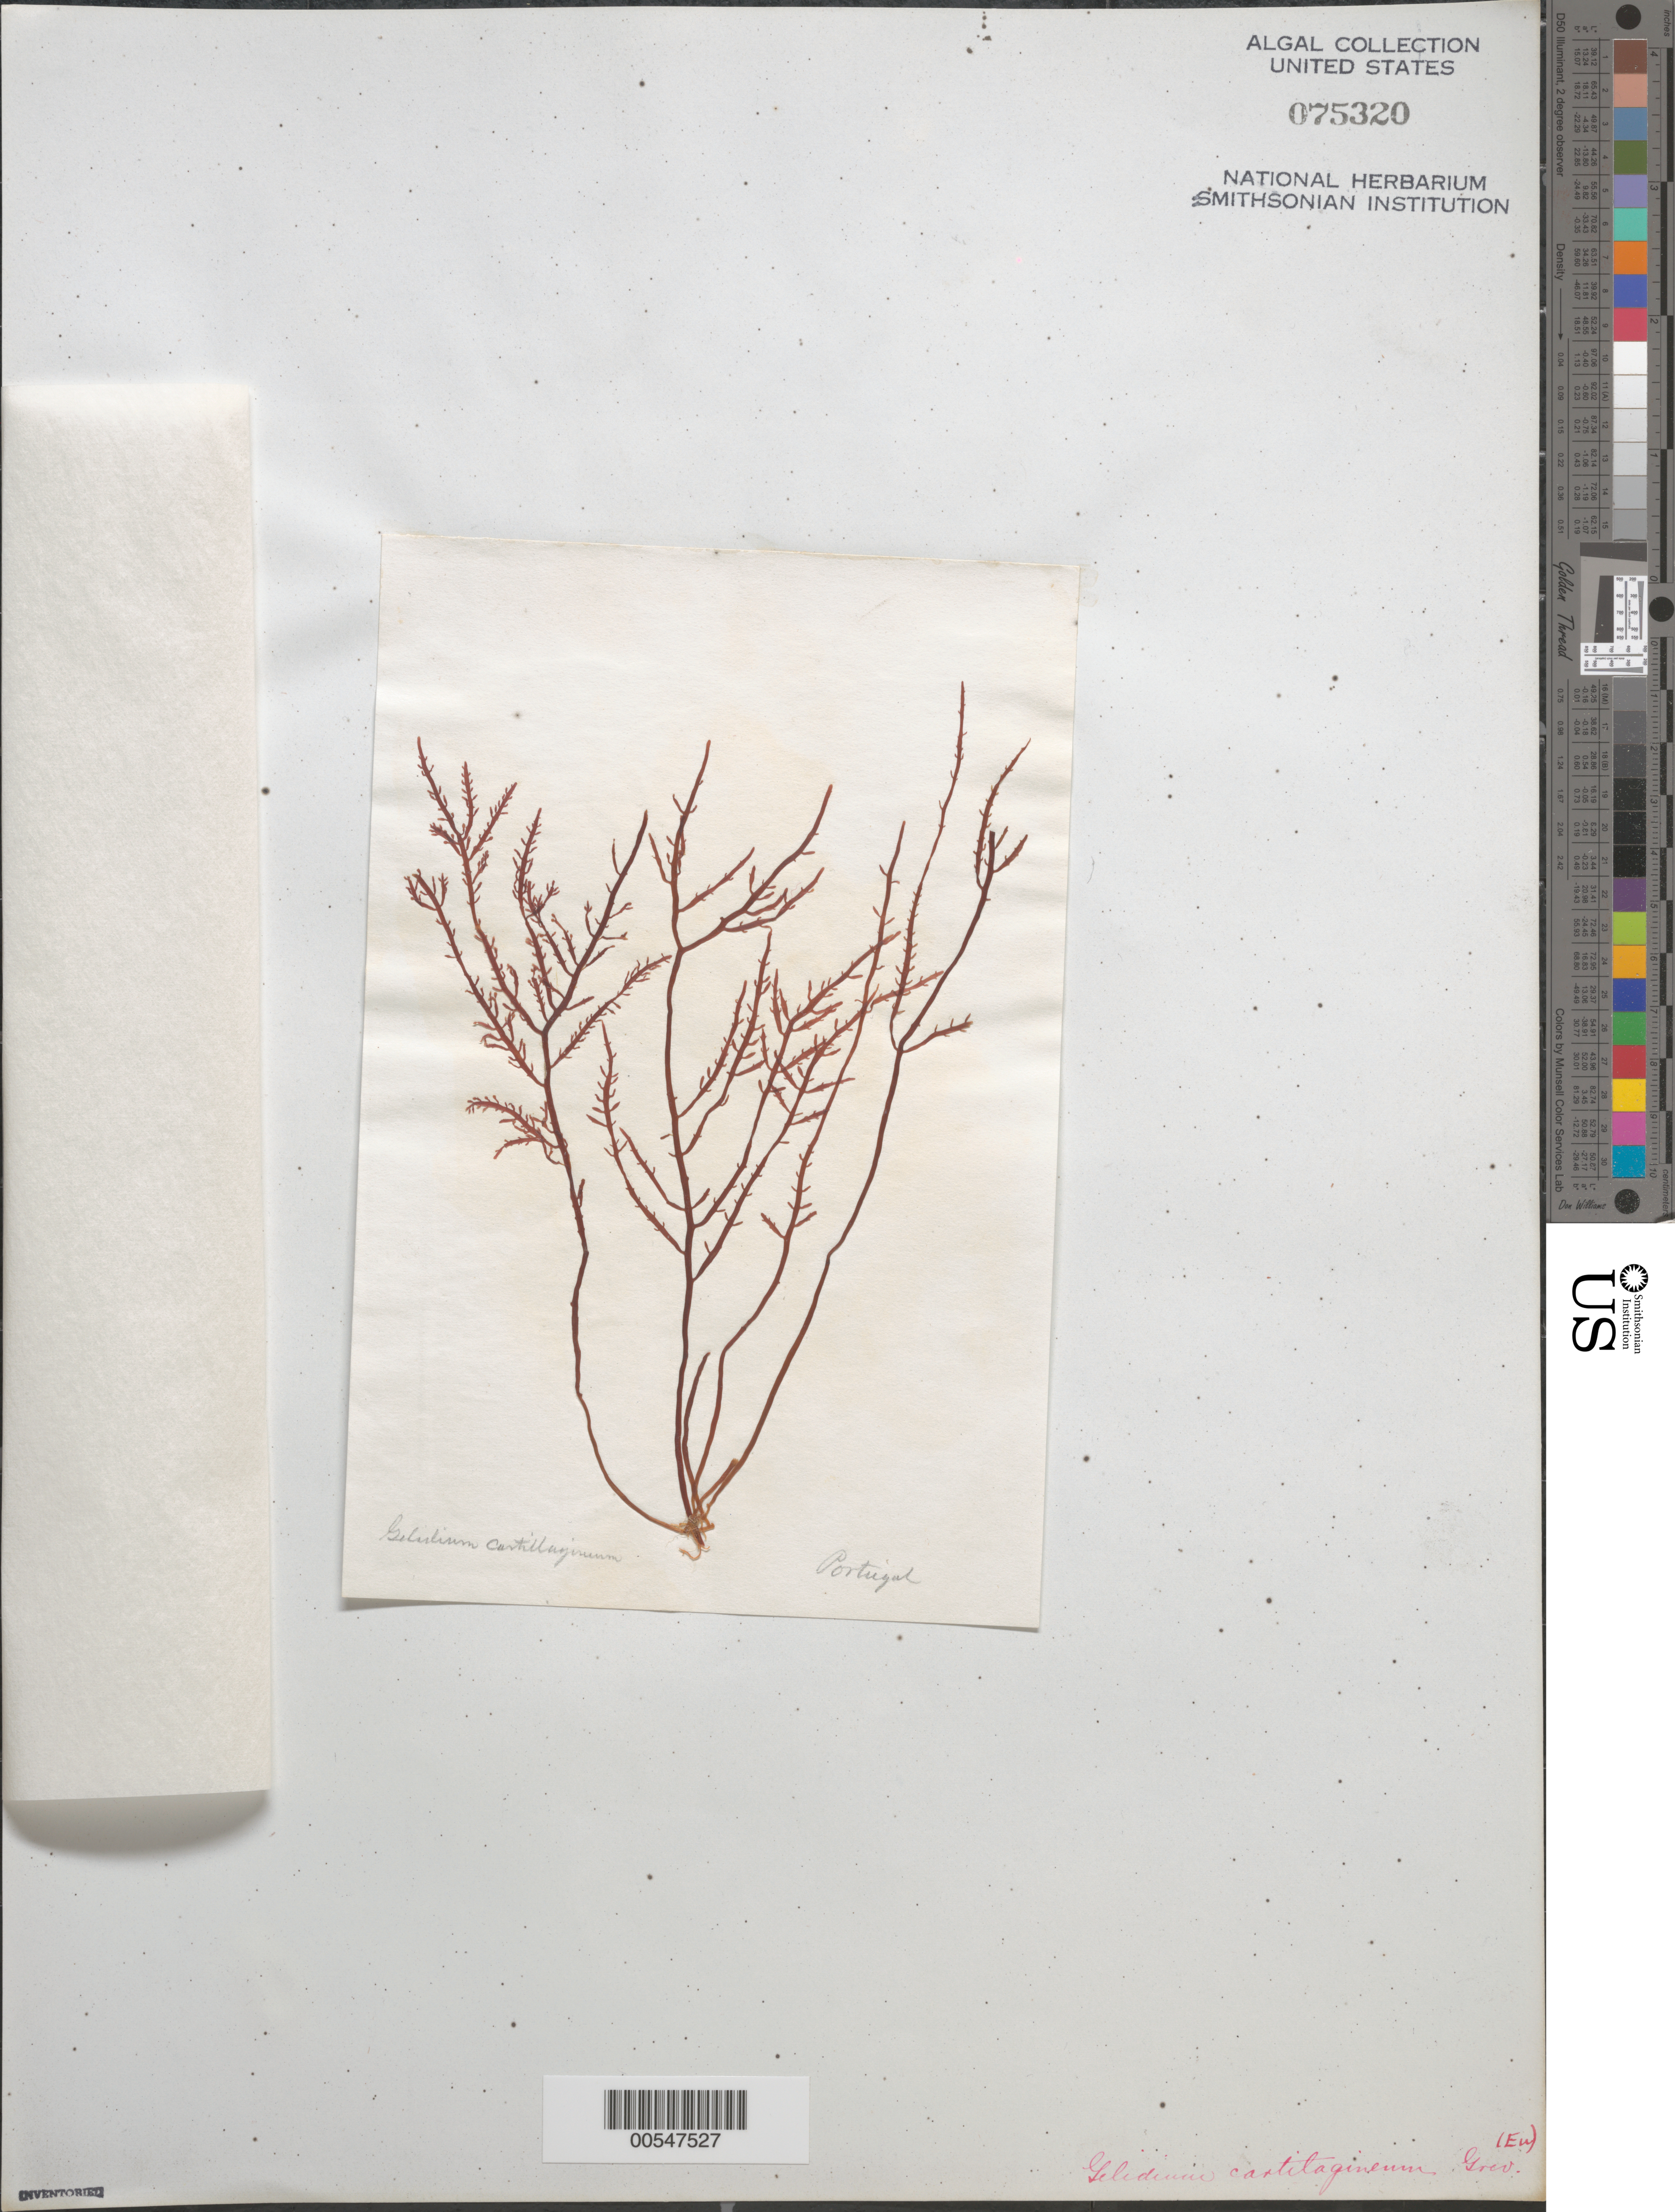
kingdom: Plantae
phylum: Rhodophyta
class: Florideophyceae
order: Plocamiales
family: Plocamiaceae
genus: Plocamium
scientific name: Plocamium cartilagineum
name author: (L.) P.S. Dixon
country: Portugal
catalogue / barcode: US 75320